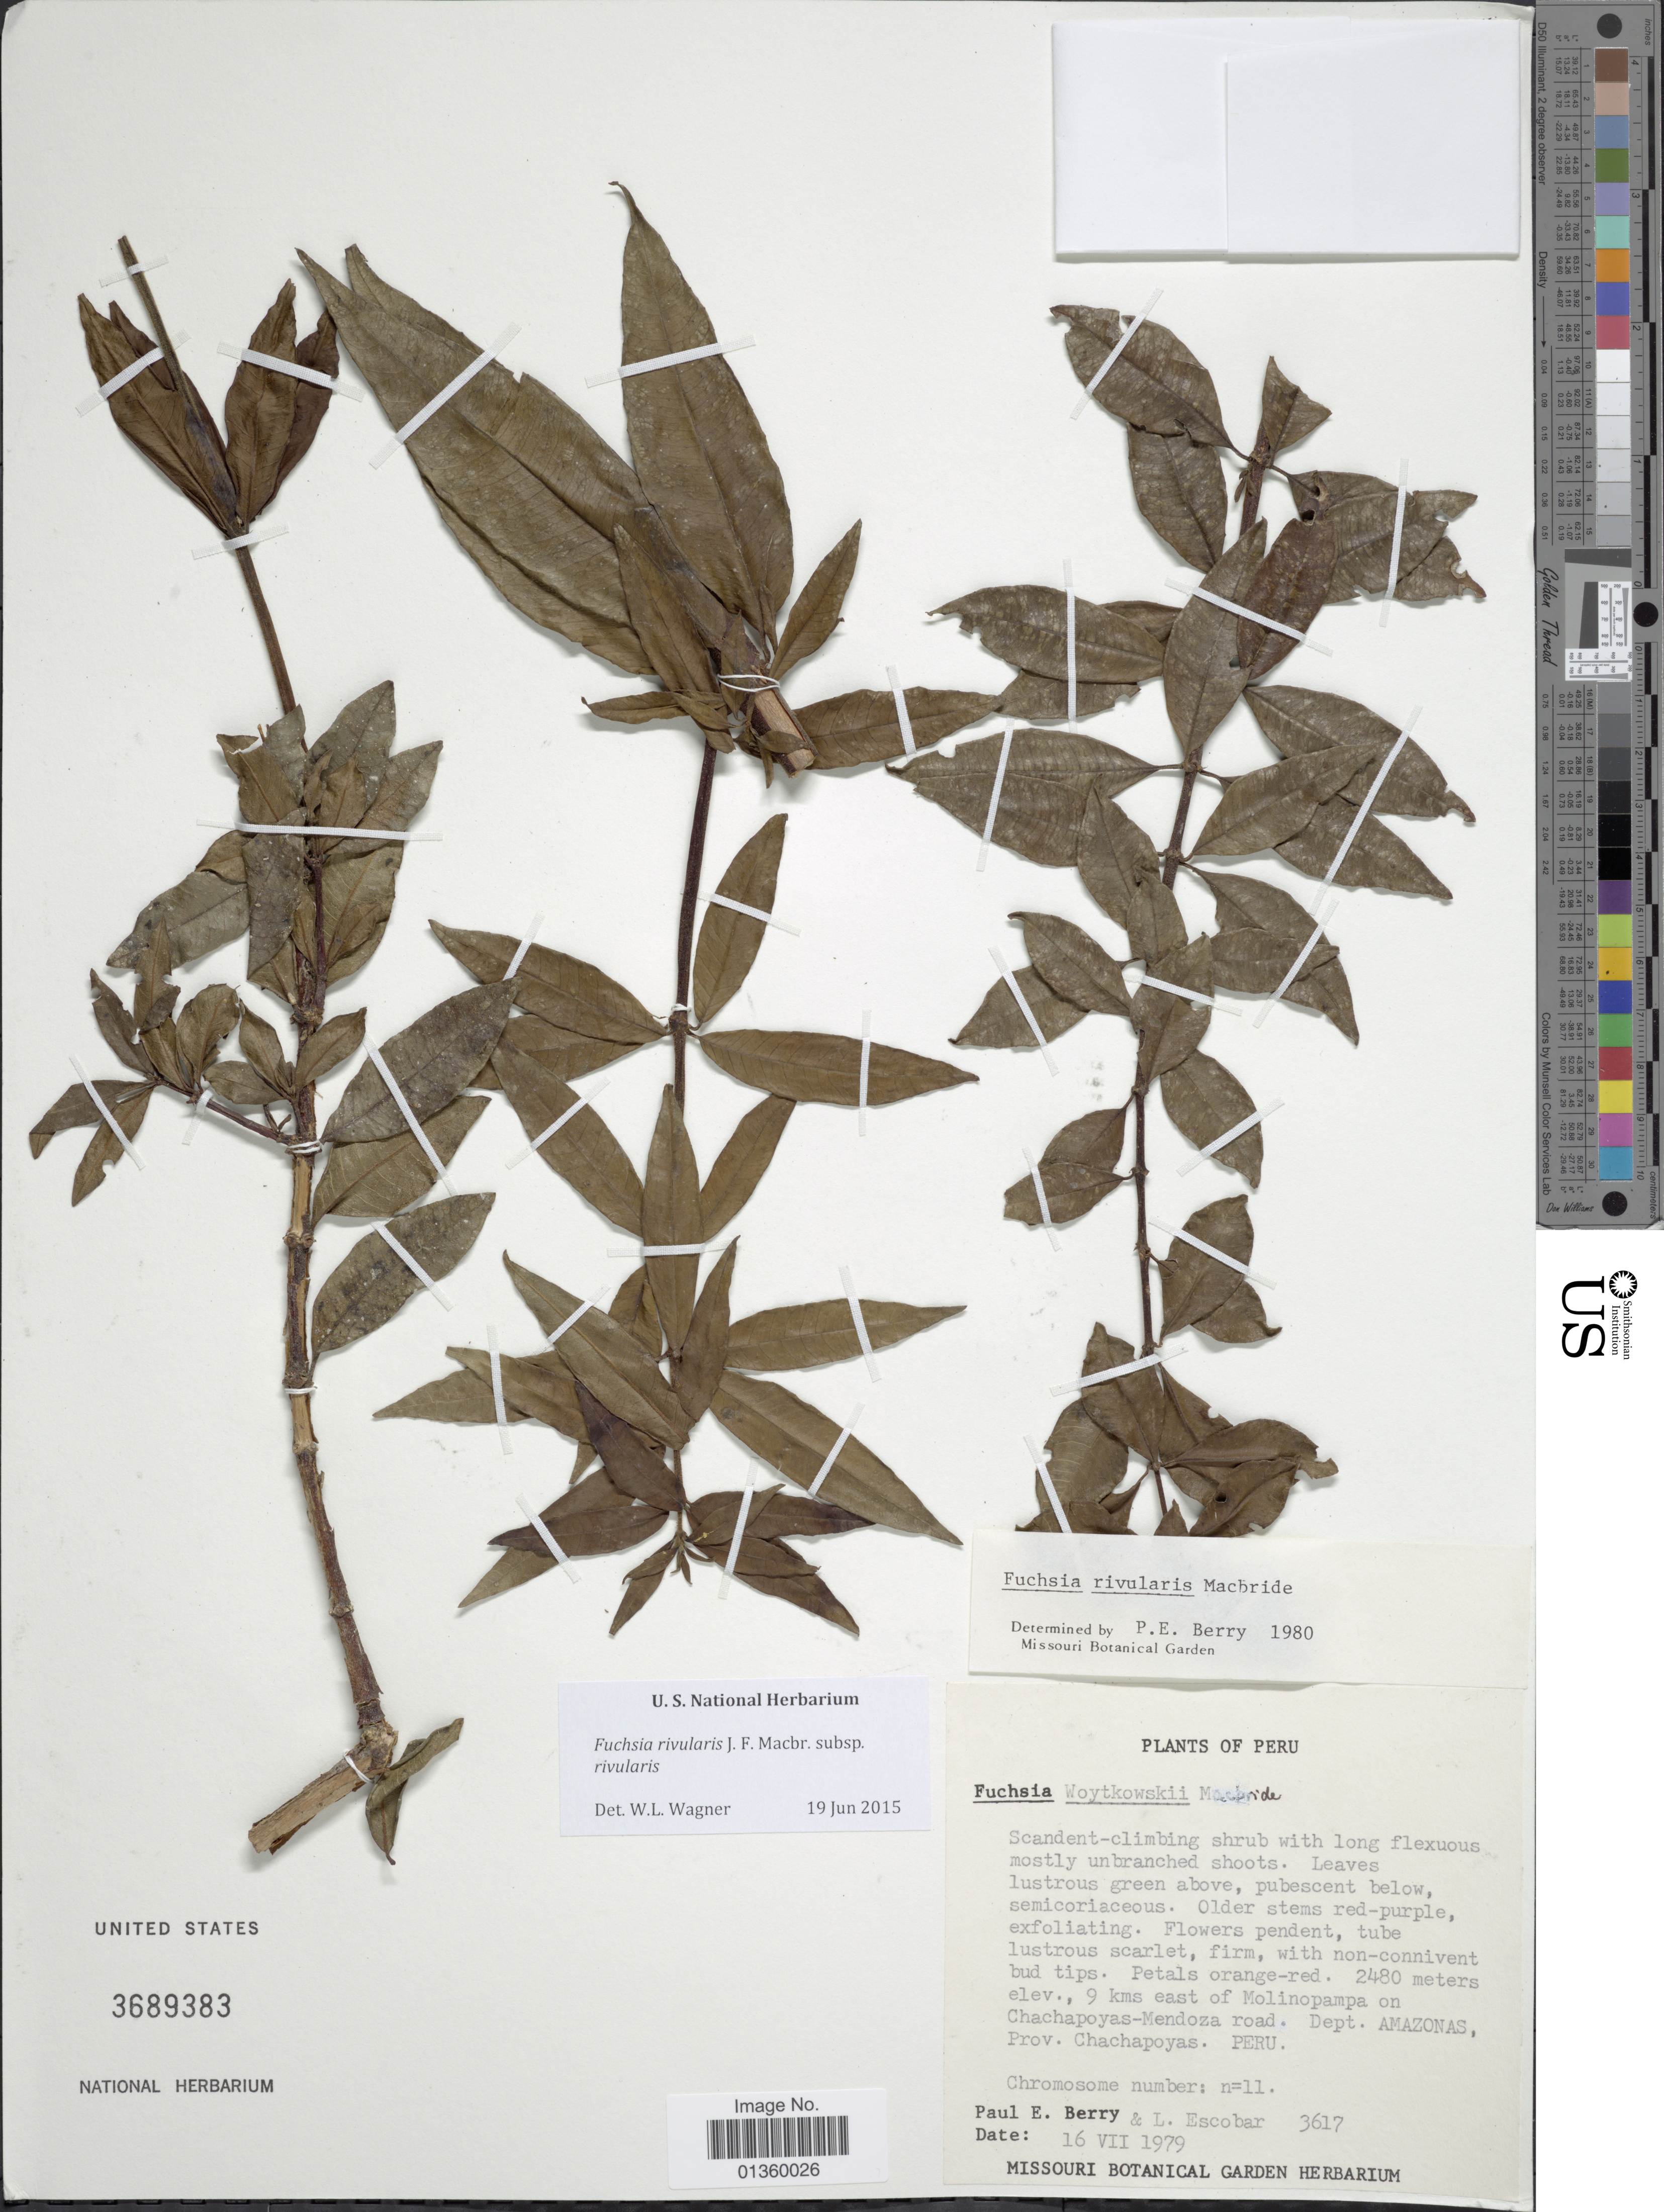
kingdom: Plantae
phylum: Tracheophyta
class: Magnoliopsida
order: Myrtales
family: Onagraceae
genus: Fuchsia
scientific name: Fuchsia rivularis subsp. rivularis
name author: J.F. Macbr.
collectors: P. E. Berry & L. Escobar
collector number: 3617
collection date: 1979-07-16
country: Peru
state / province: Amazonas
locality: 9 kms east of Molinopampa on Chachapoyas-Mendoza road, Prov. Chachapoyas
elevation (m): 2480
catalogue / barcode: US 3689383